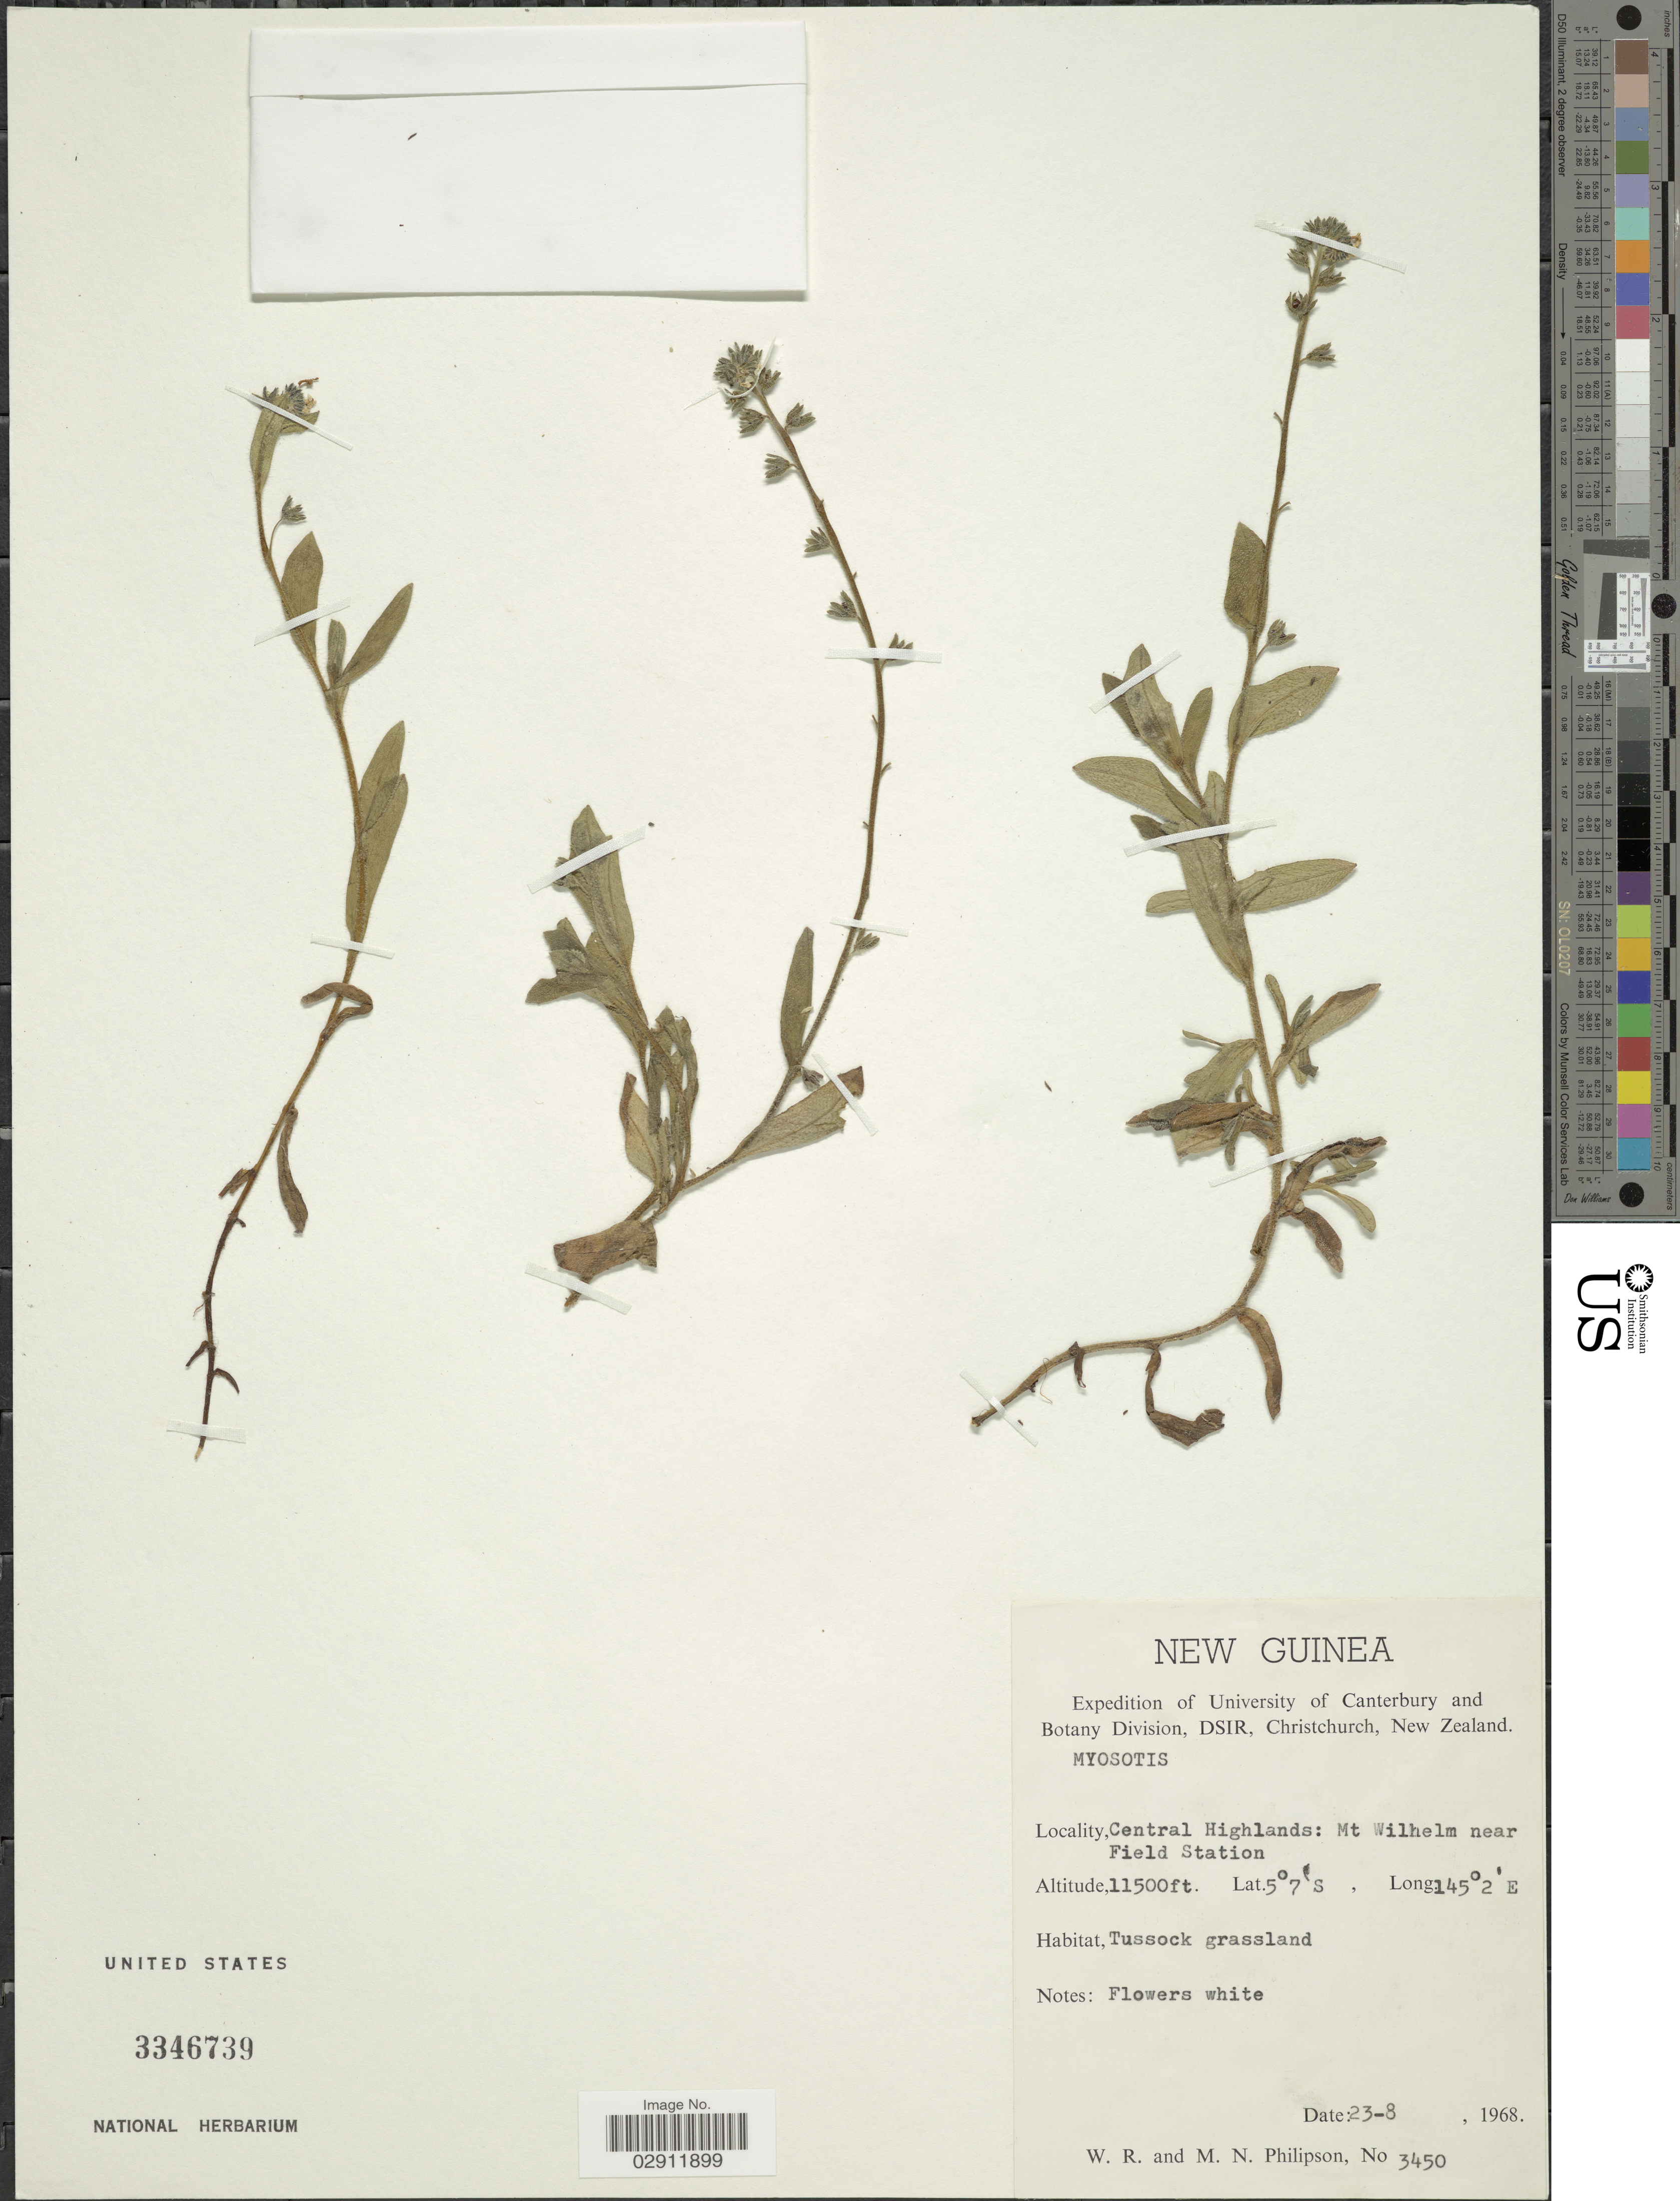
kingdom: Plantae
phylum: Tracheophyta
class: Magnoliopsida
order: Boraginales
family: Boraginaceae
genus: Myosotis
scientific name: Myosotis sp.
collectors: W. R. Philipson & M. Philipson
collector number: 3450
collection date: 1968-08-23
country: Papua New Guinea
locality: New Guinea. Central Highlands: Mt Wilhelm near Field Station.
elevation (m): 3505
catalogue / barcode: US 3346739